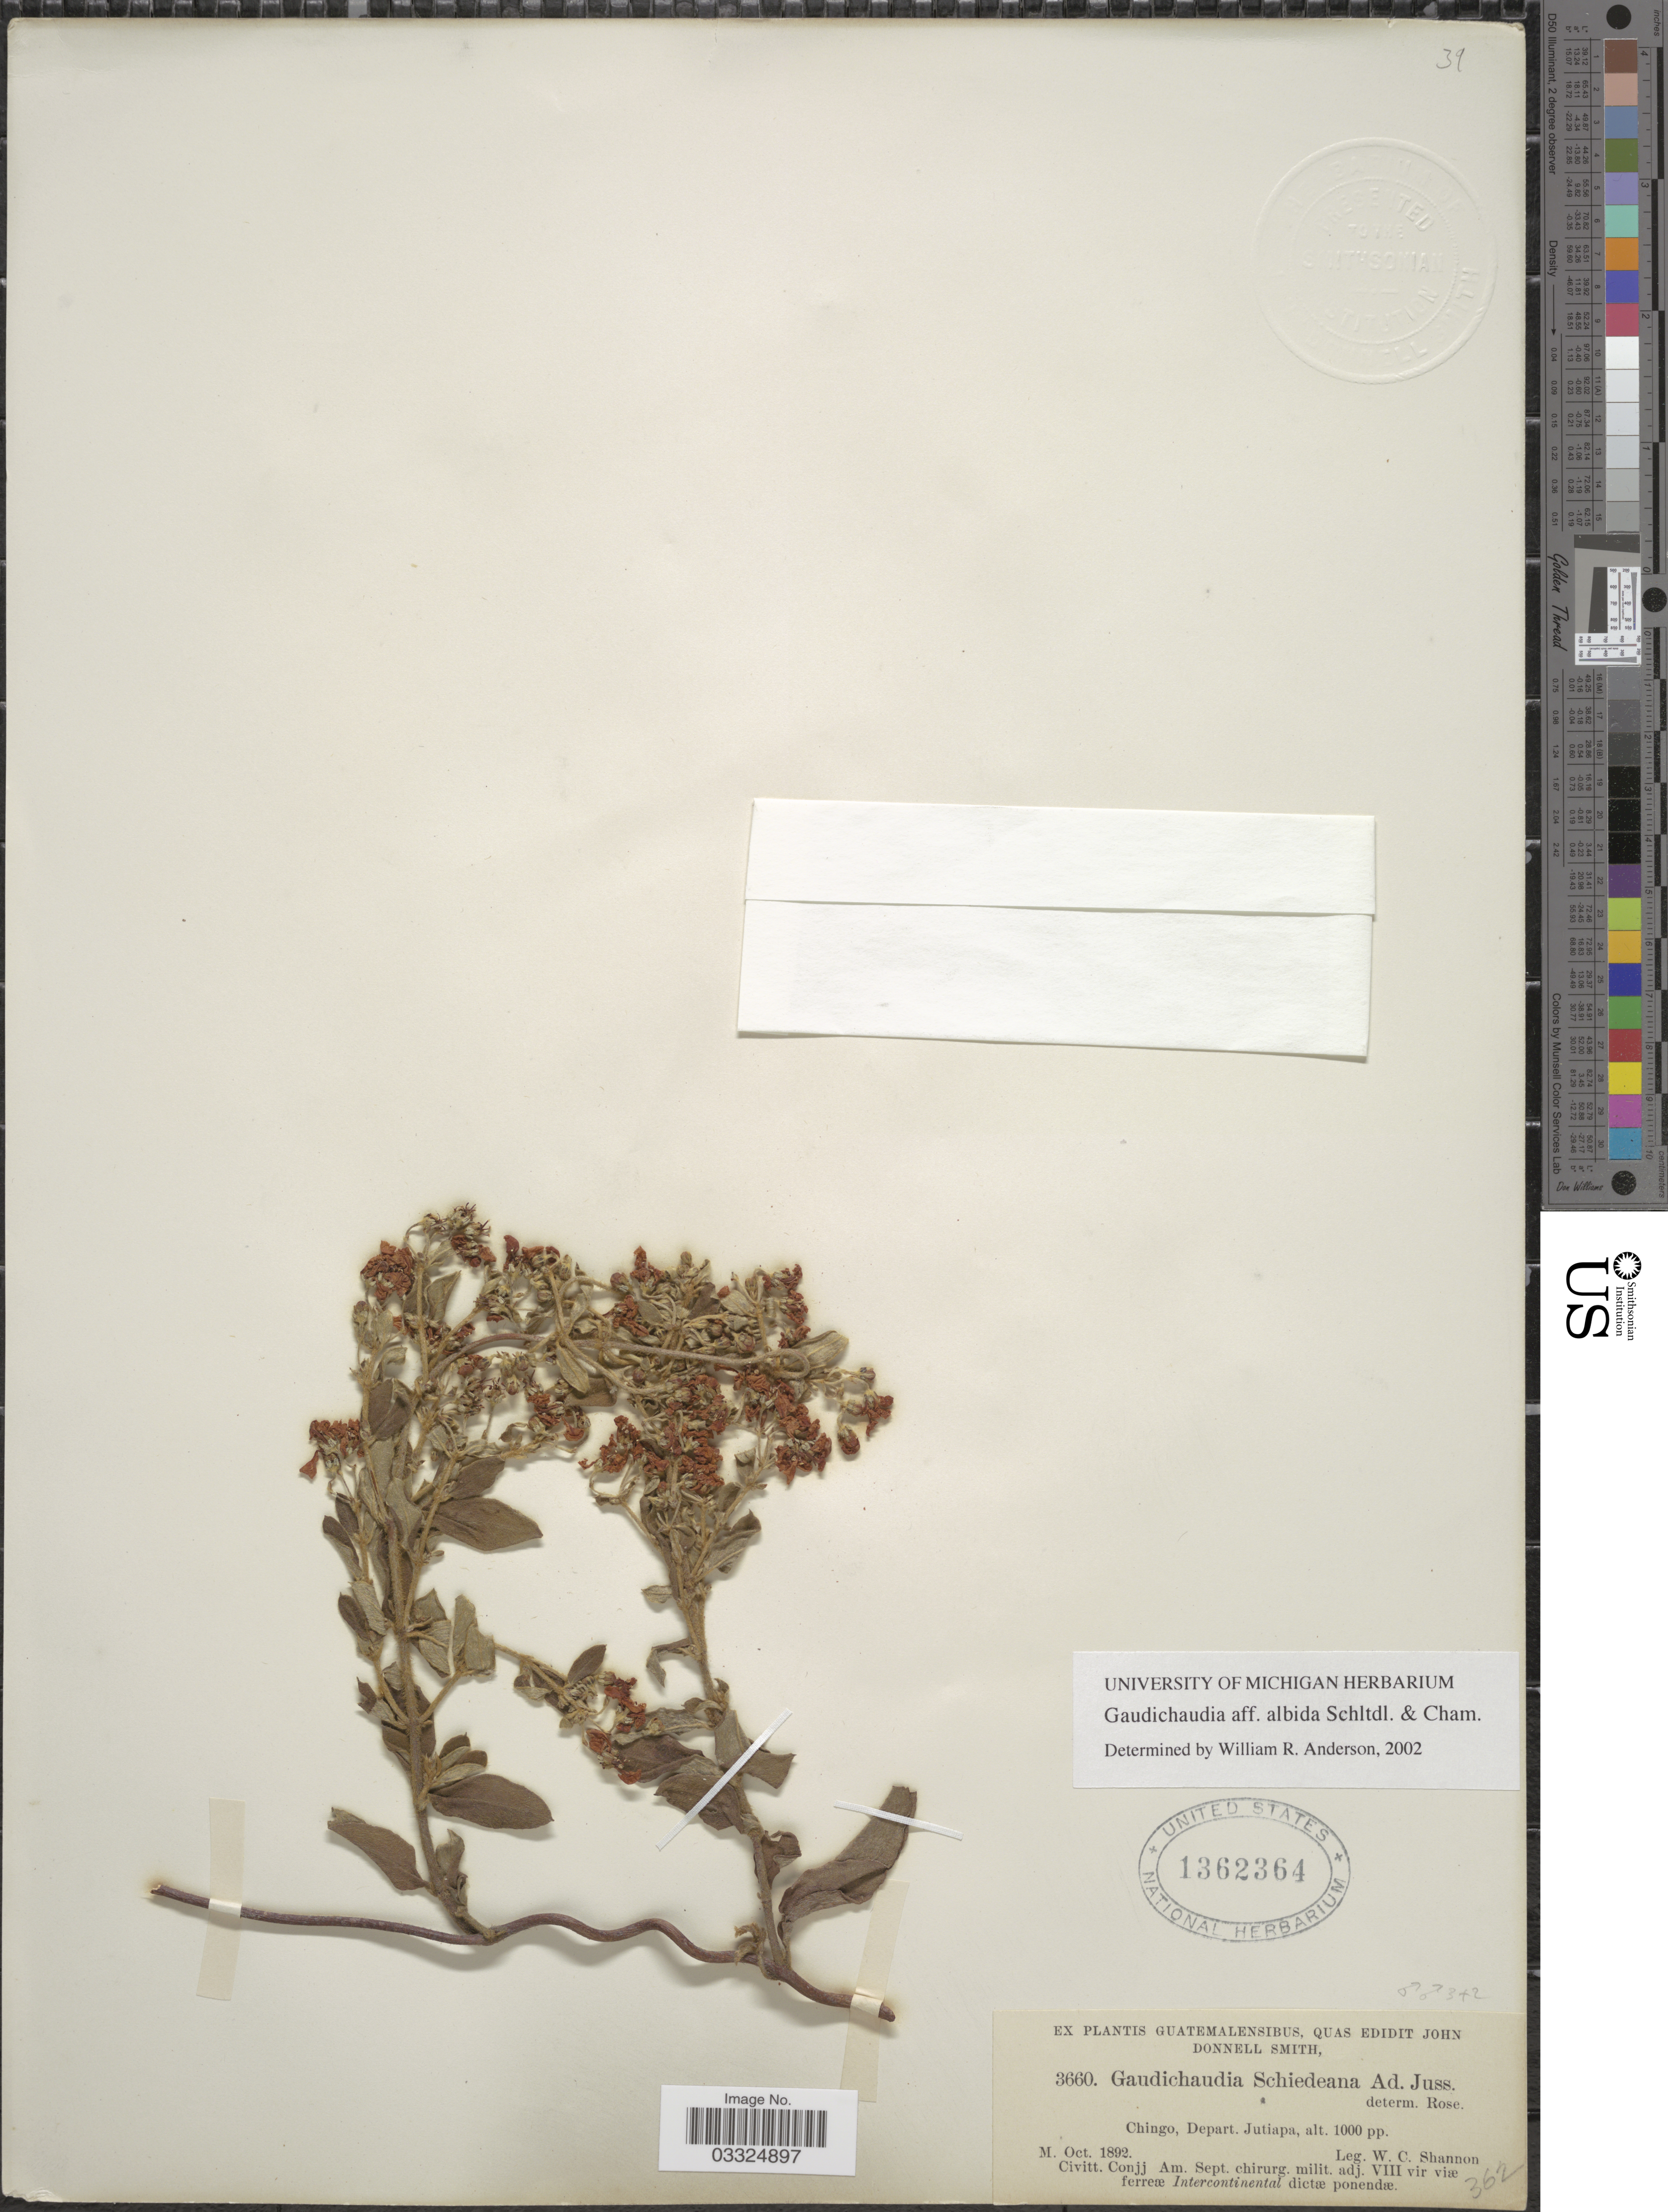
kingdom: Plantae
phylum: Tracheophyta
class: Magnoliopsida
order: Malpighiales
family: Malpighiaceae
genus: Gaudichaudia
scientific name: Gaudichaudia albida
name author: Schltdl. & Cham.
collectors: W. C. Shannon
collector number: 3660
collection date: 1892-10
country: Guatemala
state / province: Jutiapa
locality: Chingo, Depart. Jutiapa.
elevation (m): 305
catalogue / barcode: US 1362364